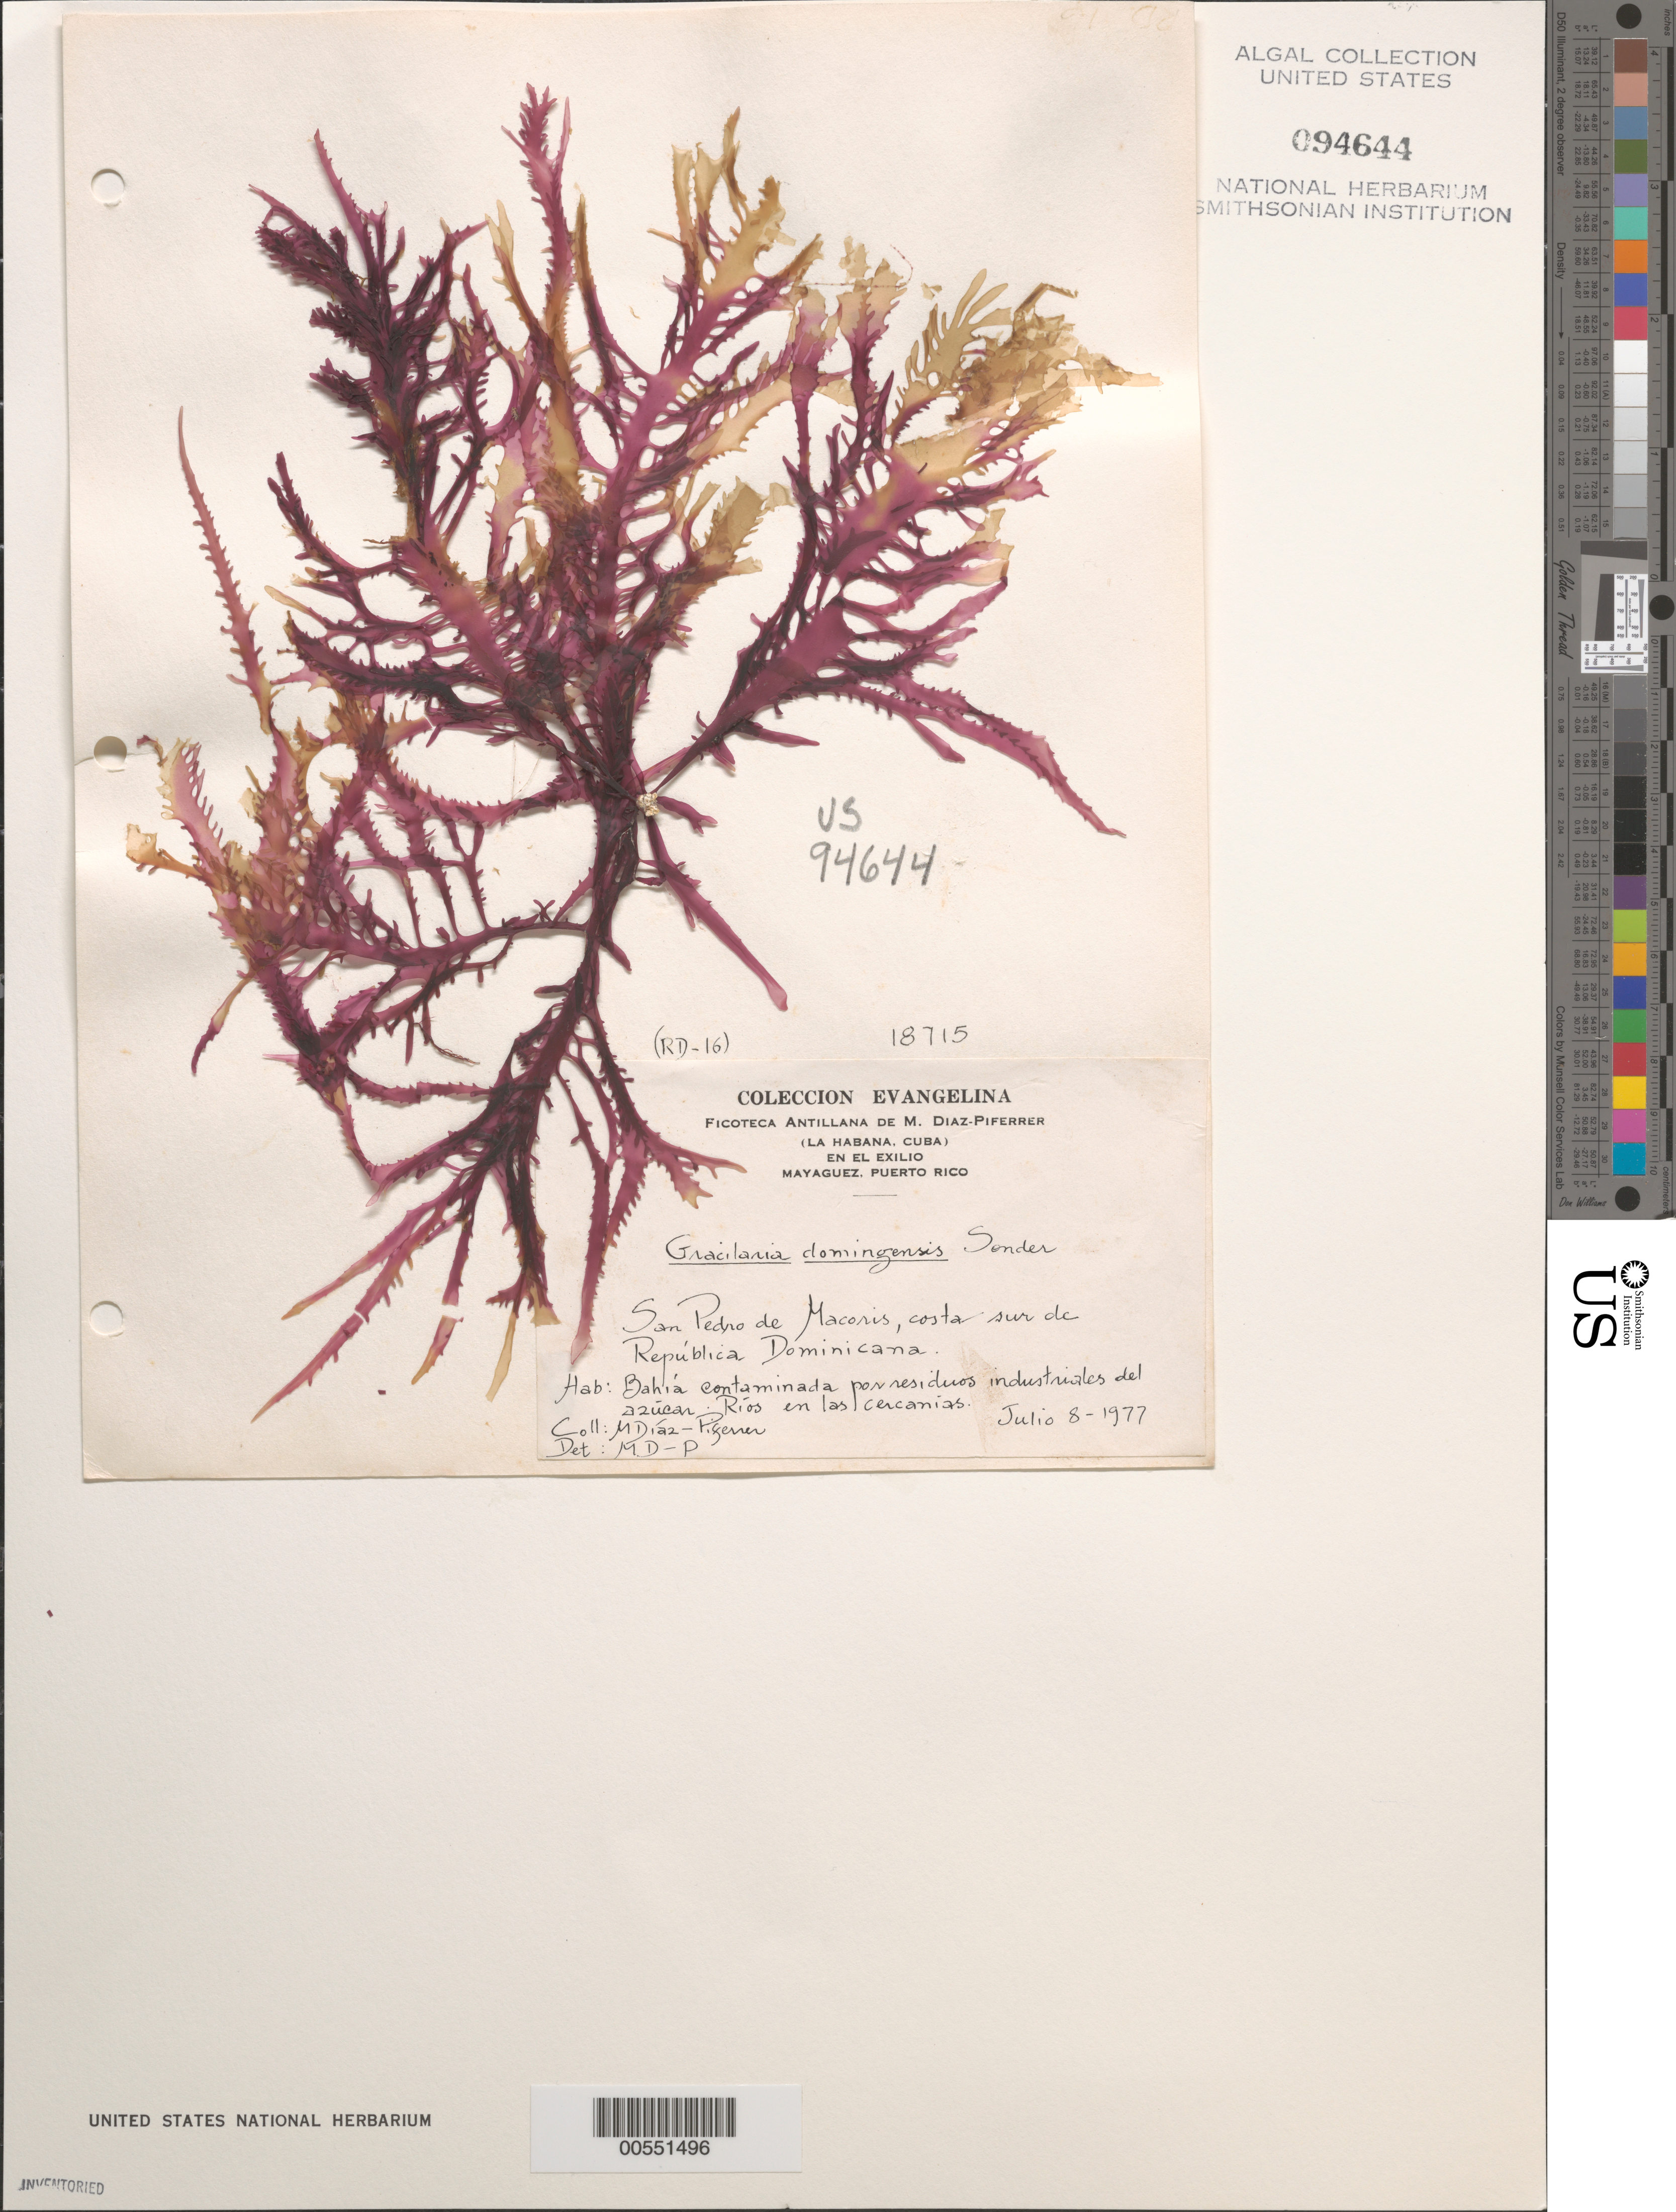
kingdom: Plantae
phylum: Rhodophyta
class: Florideophyceae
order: Gracilariales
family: Gracilariaceae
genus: Gracilaria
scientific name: Gracilaria domingensis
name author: (Kütz.) O.G. Sond. in Dickie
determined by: Diaz-Piferrer, M.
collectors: M. Diaz-Piferrer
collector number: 18715 & RD-16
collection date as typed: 08 Jul 1977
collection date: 1977-07-08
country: Dominican Republic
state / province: San Pedro de Macorís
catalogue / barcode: US 94644